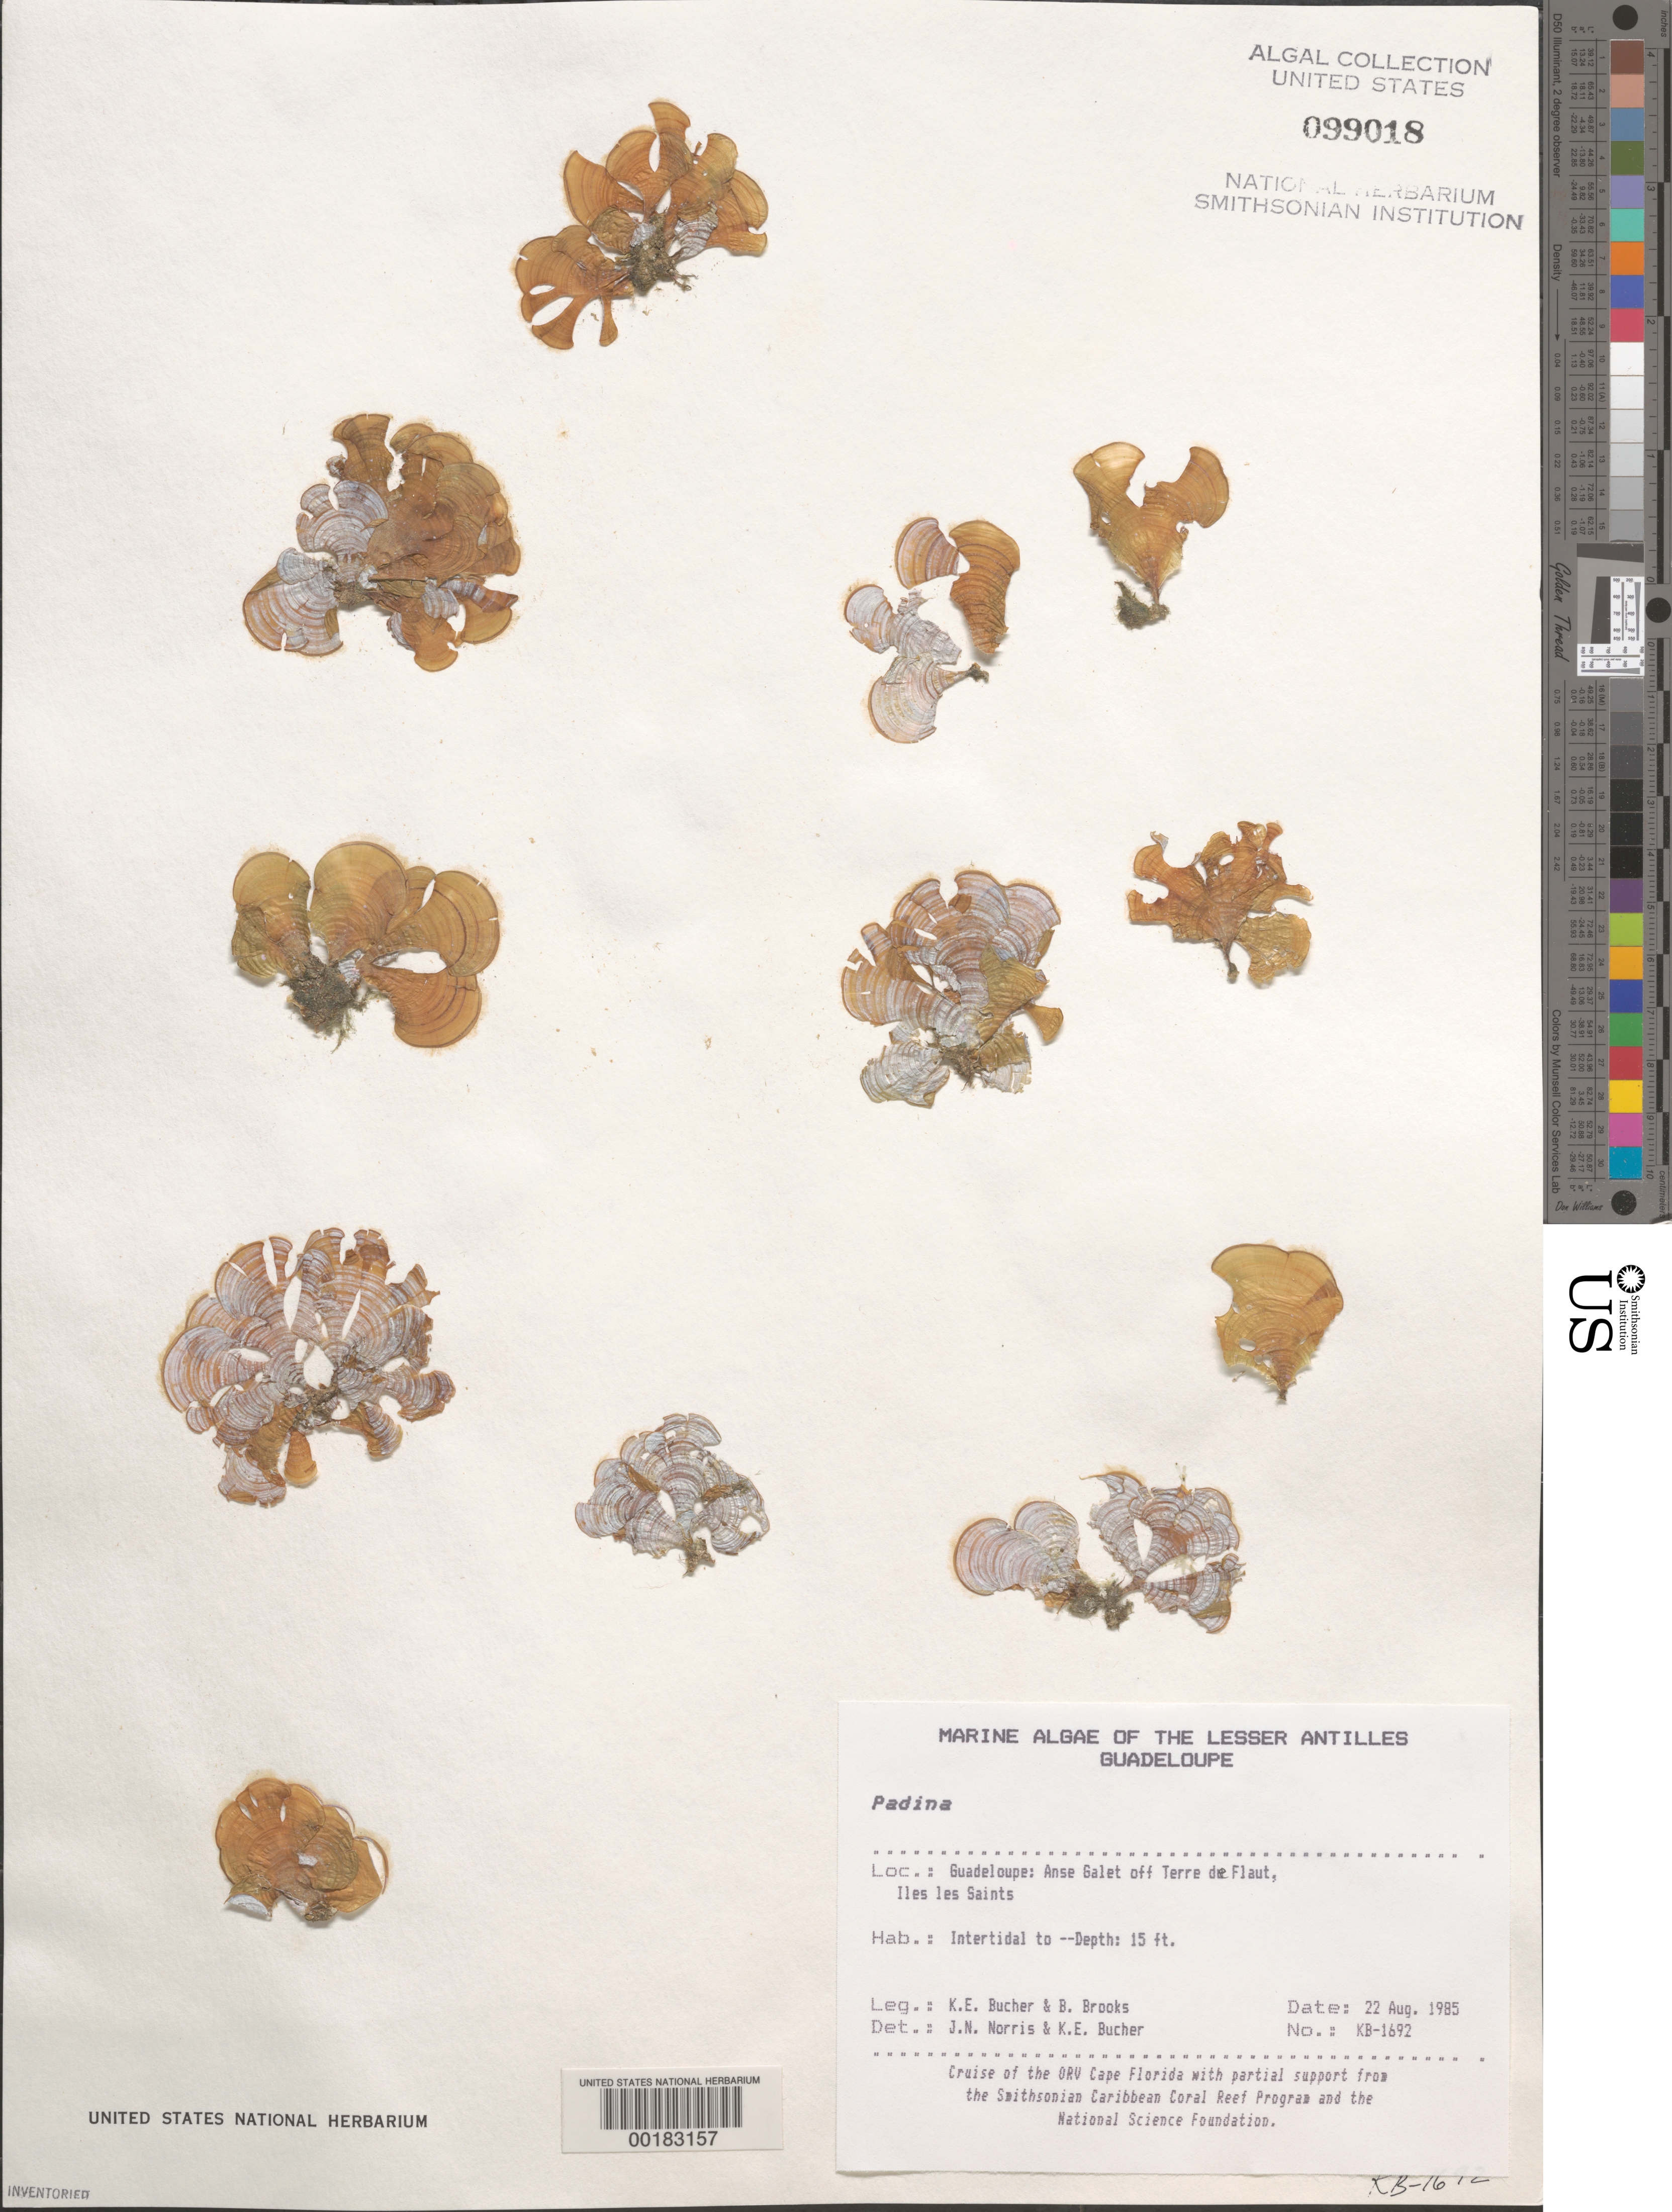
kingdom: Chromista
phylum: Ochrophyta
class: Phaeophyceae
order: Dictyotales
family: Dictyotaceae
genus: Padina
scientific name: Padina sp.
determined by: Norris, J. N.; Bucher, K. E.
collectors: K. E. Bucher & B. Brooks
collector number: Kb-1692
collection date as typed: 22 Aug 1985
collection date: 1985-08-22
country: Guadeloupe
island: Iles des Saintes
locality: Anse Galet off Terre de Flaut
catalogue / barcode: US 99018